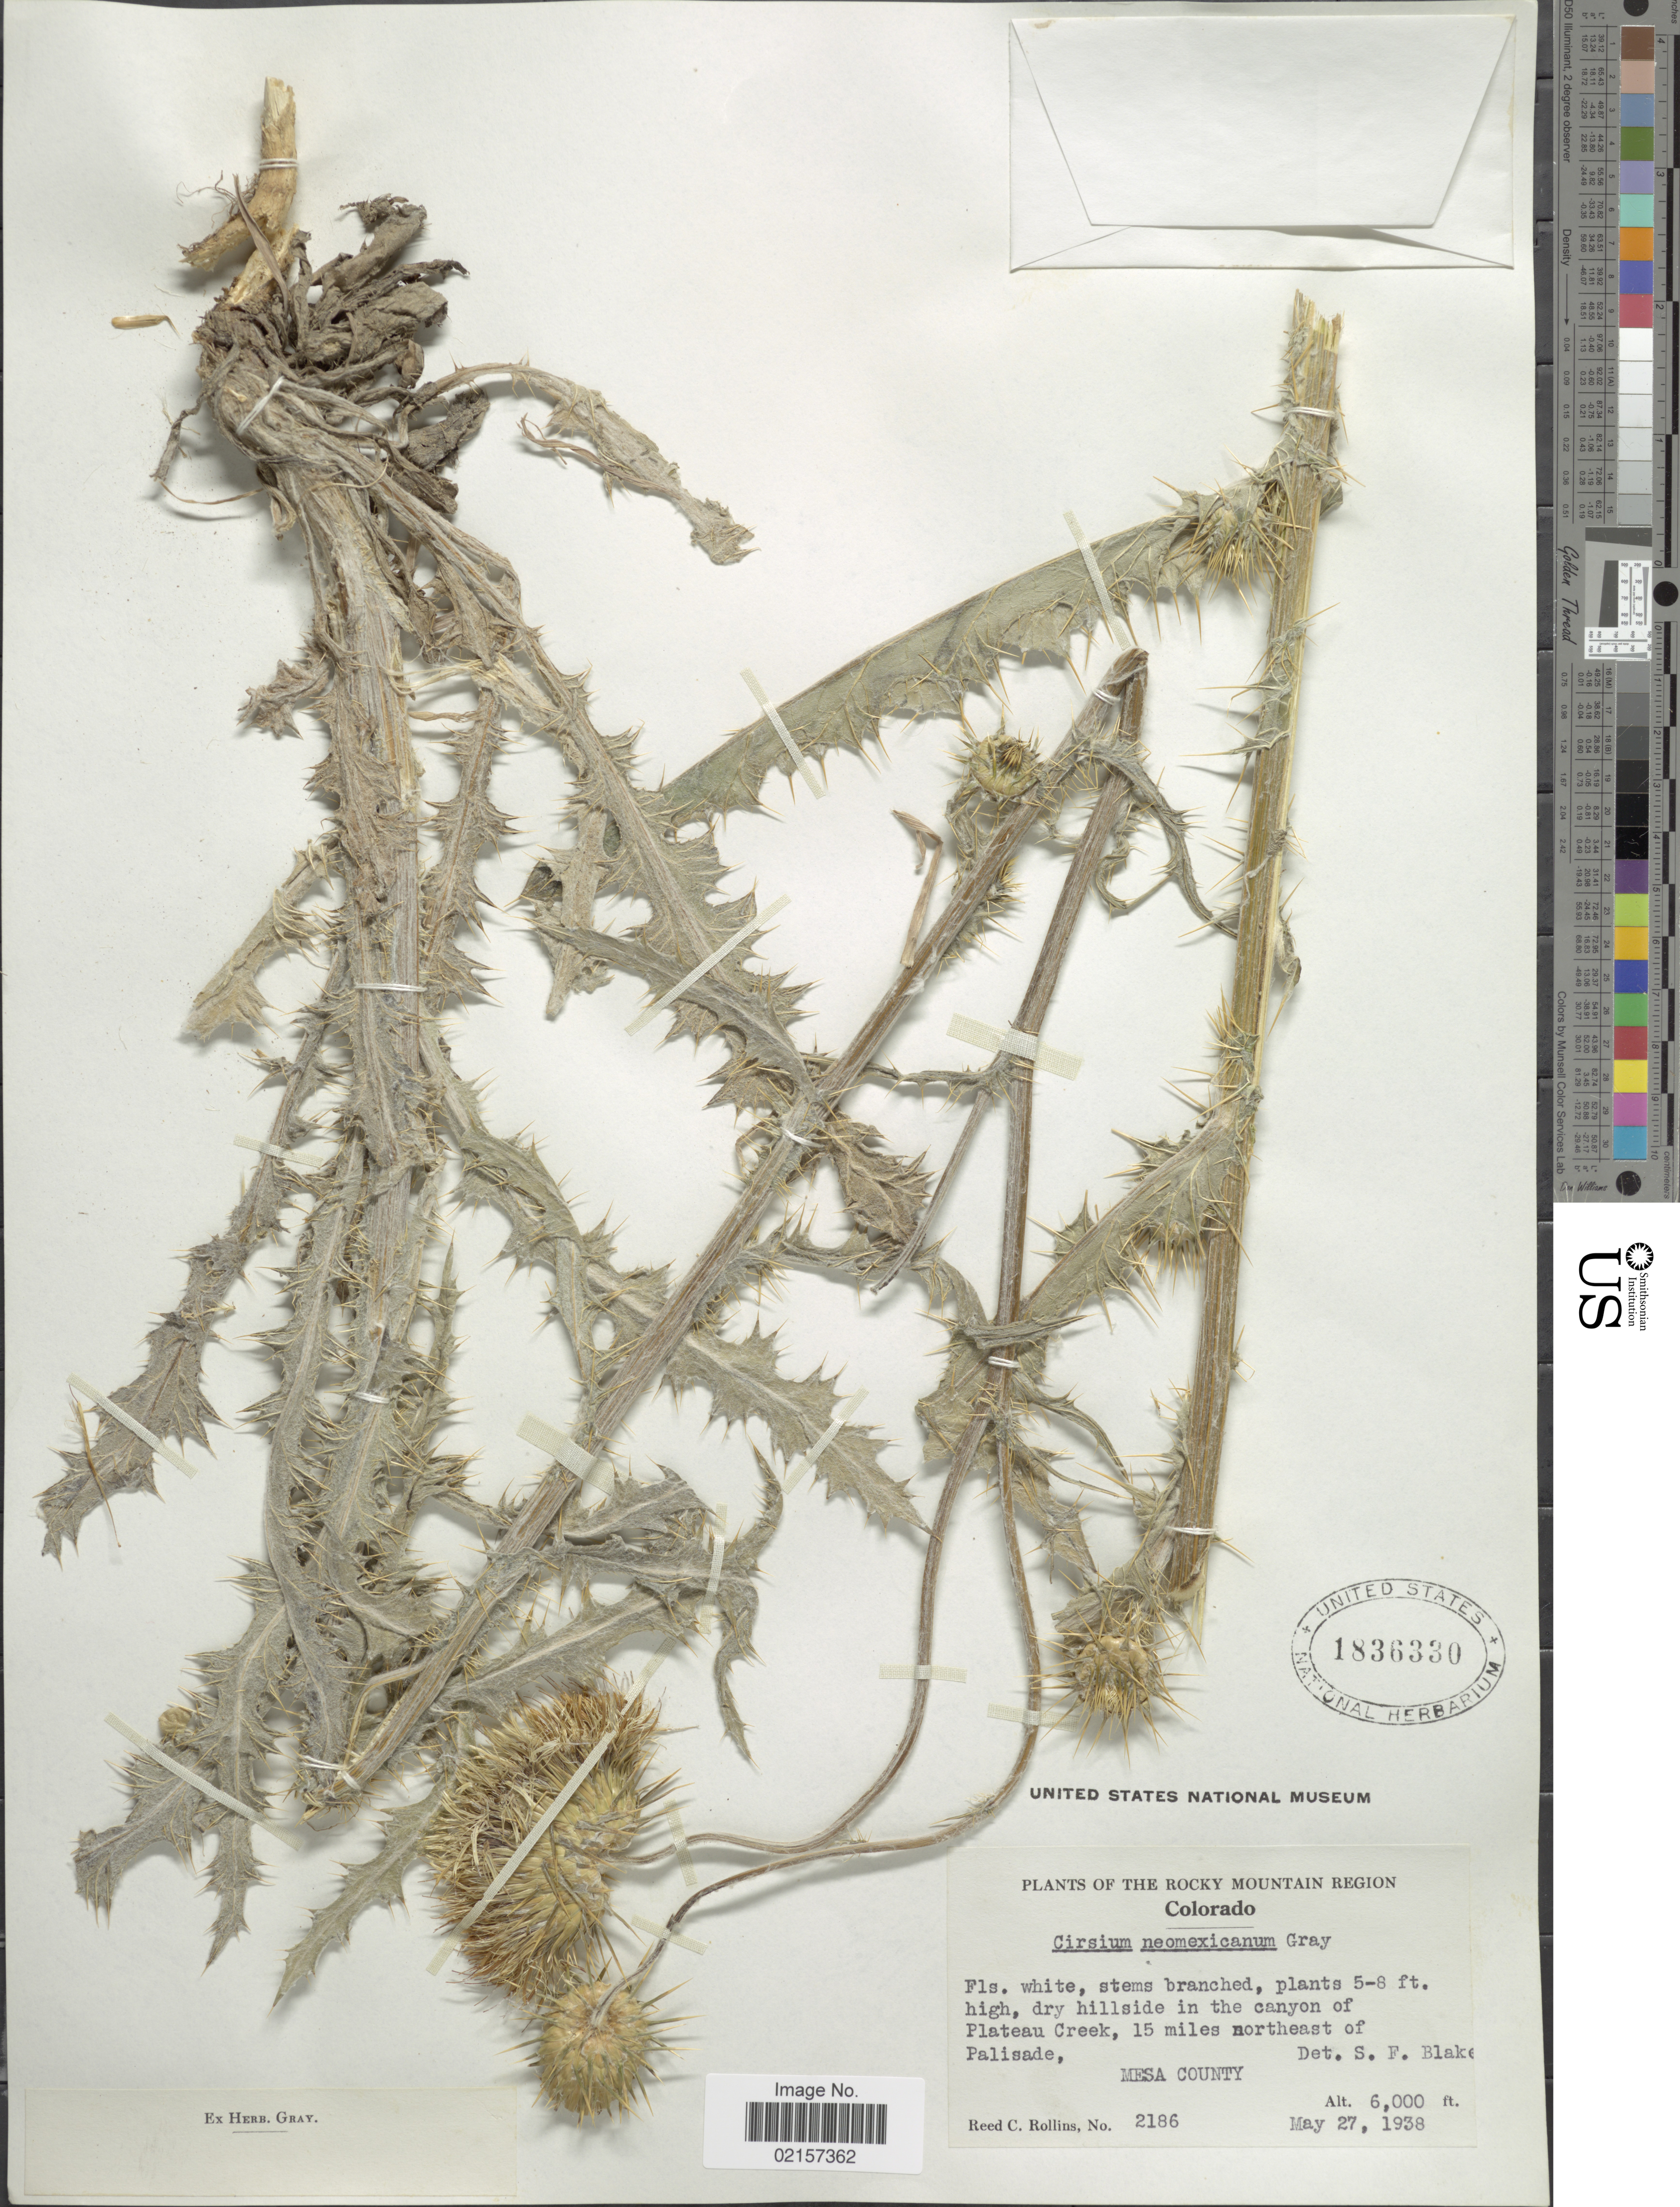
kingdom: Plantae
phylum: Tracheophyta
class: Magnoliopsida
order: Asterales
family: Asteraceae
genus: Cirsium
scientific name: Cirsium neomexicanum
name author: A. Gray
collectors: R. C. Rollins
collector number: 21866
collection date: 1938-05-27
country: United States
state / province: Colorado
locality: Rocky Mountain Region, dry hillside in the canyon of Plateau Creek, 15 miles northeast of Palisade, Mesa County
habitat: dry hillside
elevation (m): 1829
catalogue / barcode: US 1836330